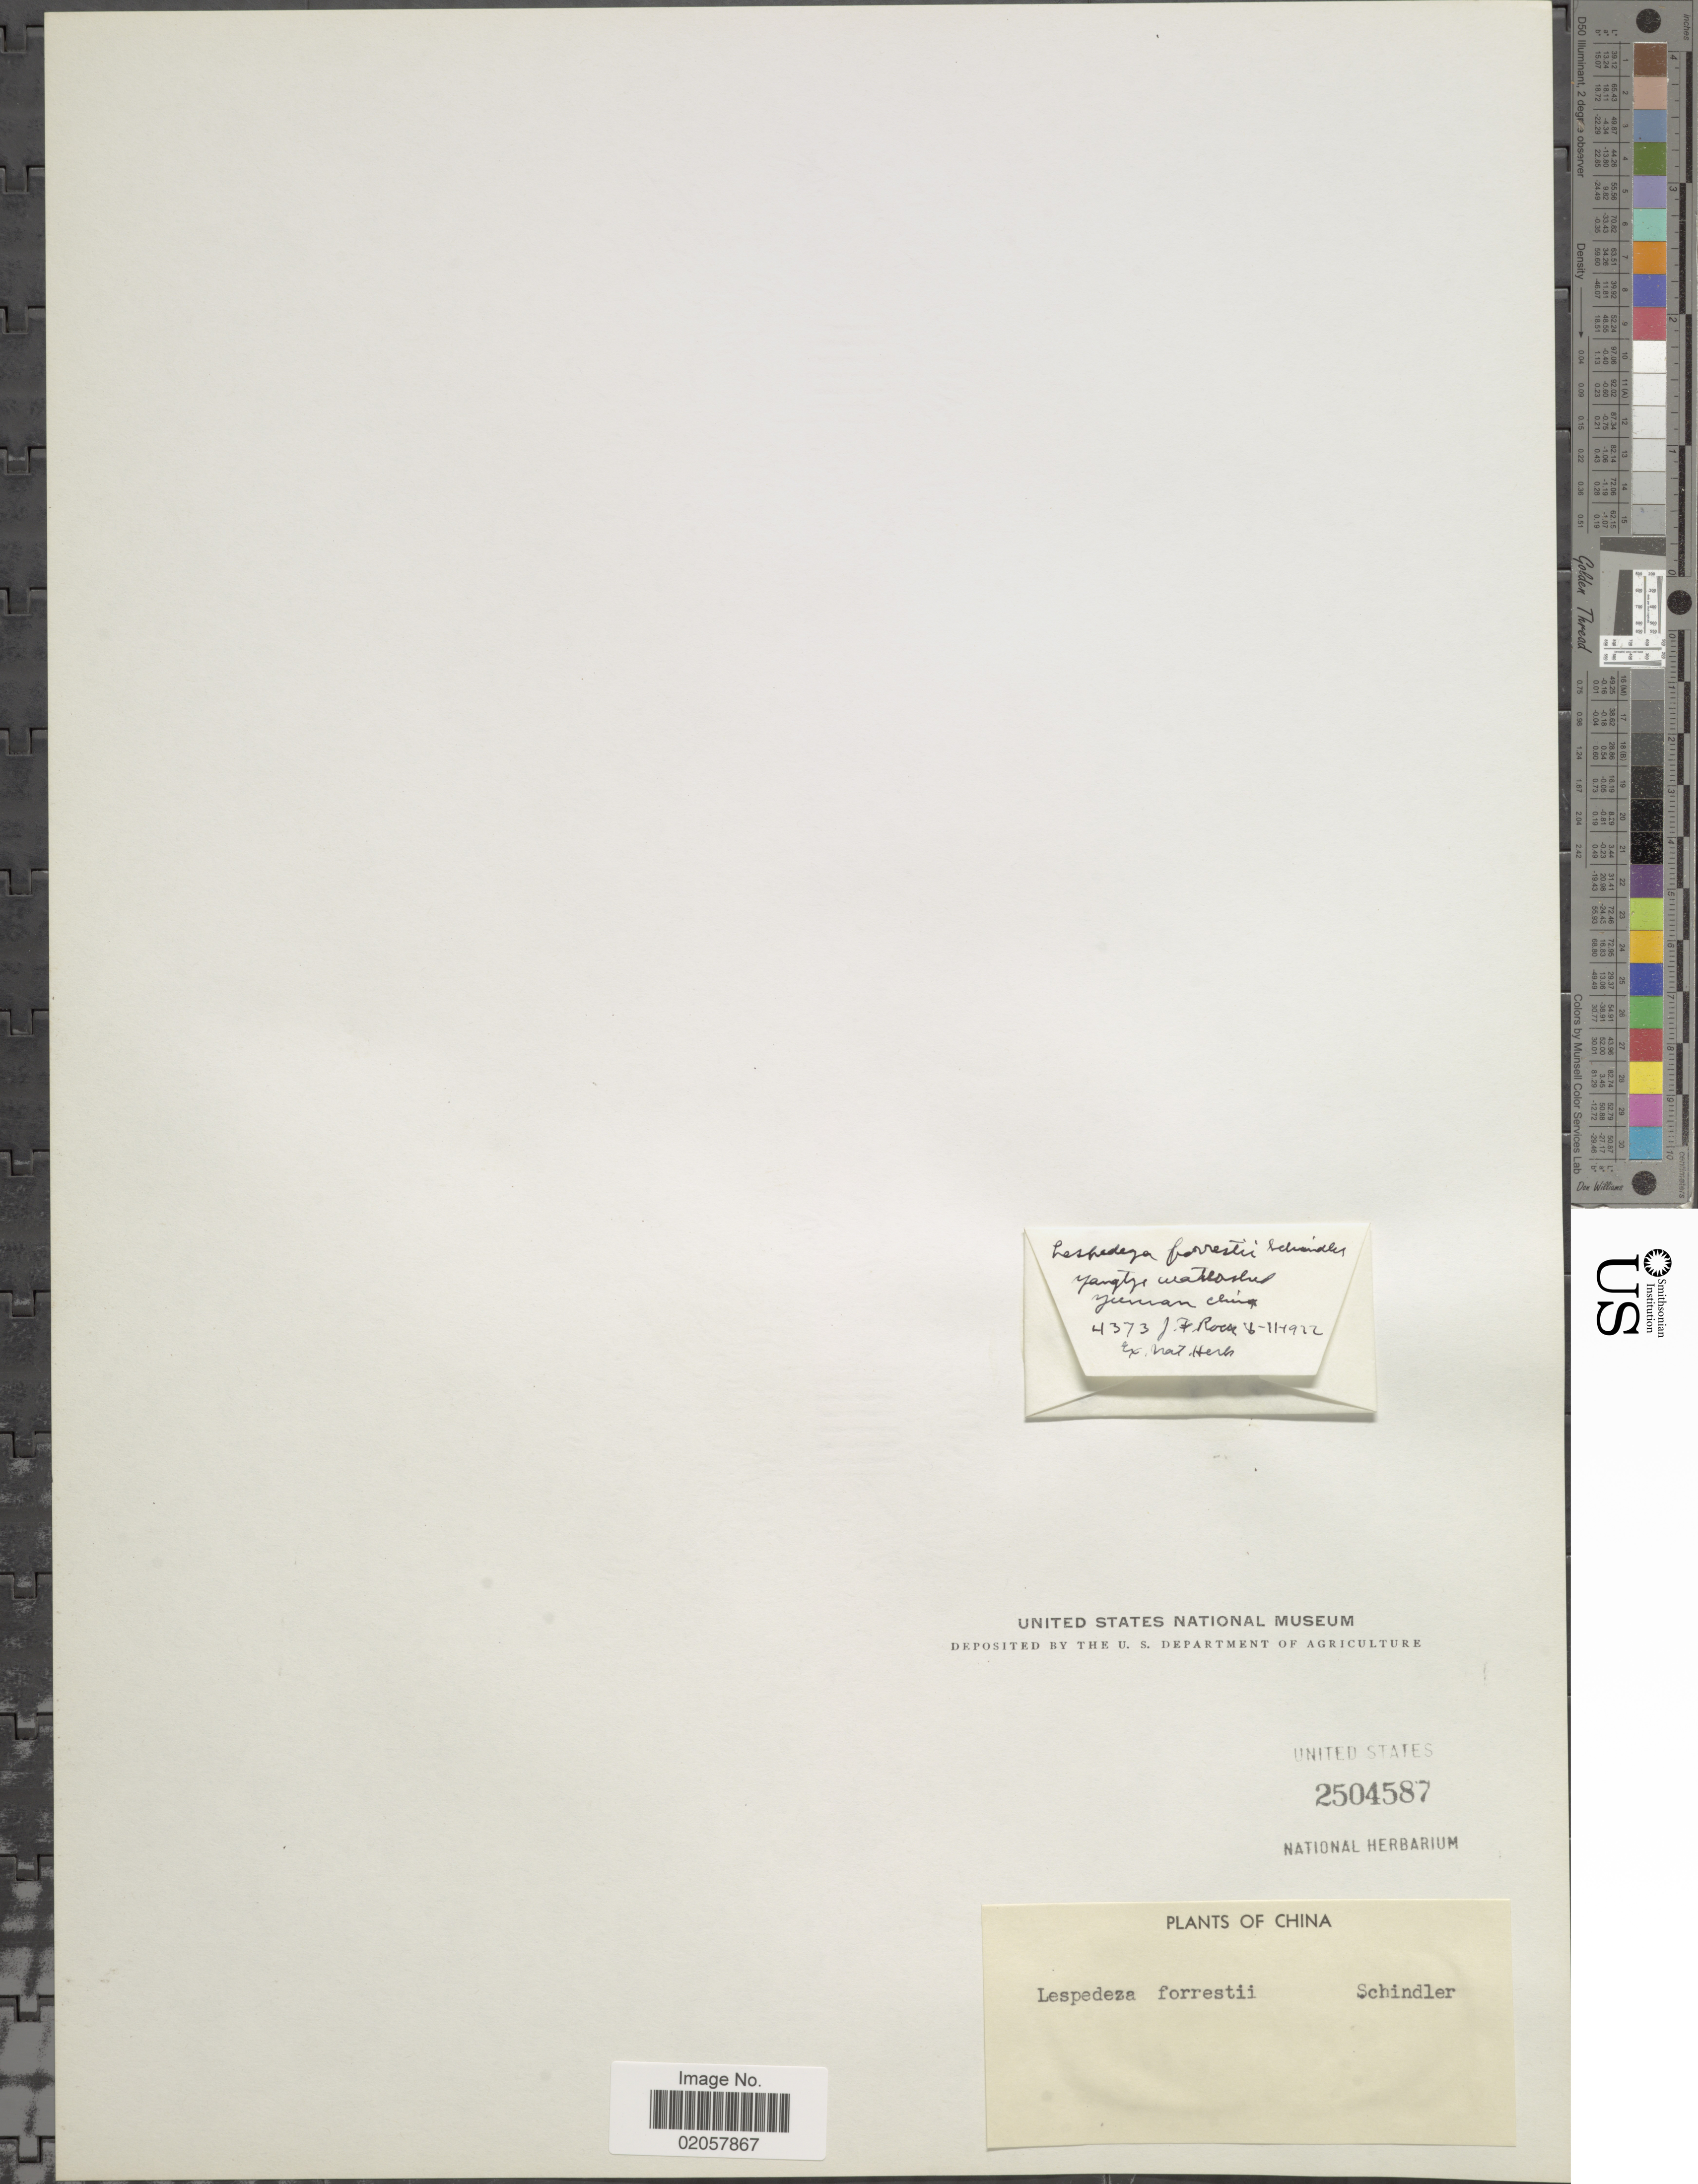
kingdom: Plantae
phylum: Tracheophyta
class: Magnoliopsida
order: Fabales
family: Fabaceae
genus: Lespedeza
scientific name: Lespedeza forrestii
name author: Schindl.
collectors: J. F. Rock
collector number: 4373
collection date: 1922-11-08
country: China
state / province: Yunnan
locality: Yangtze Watershed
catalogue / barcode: US 2504587